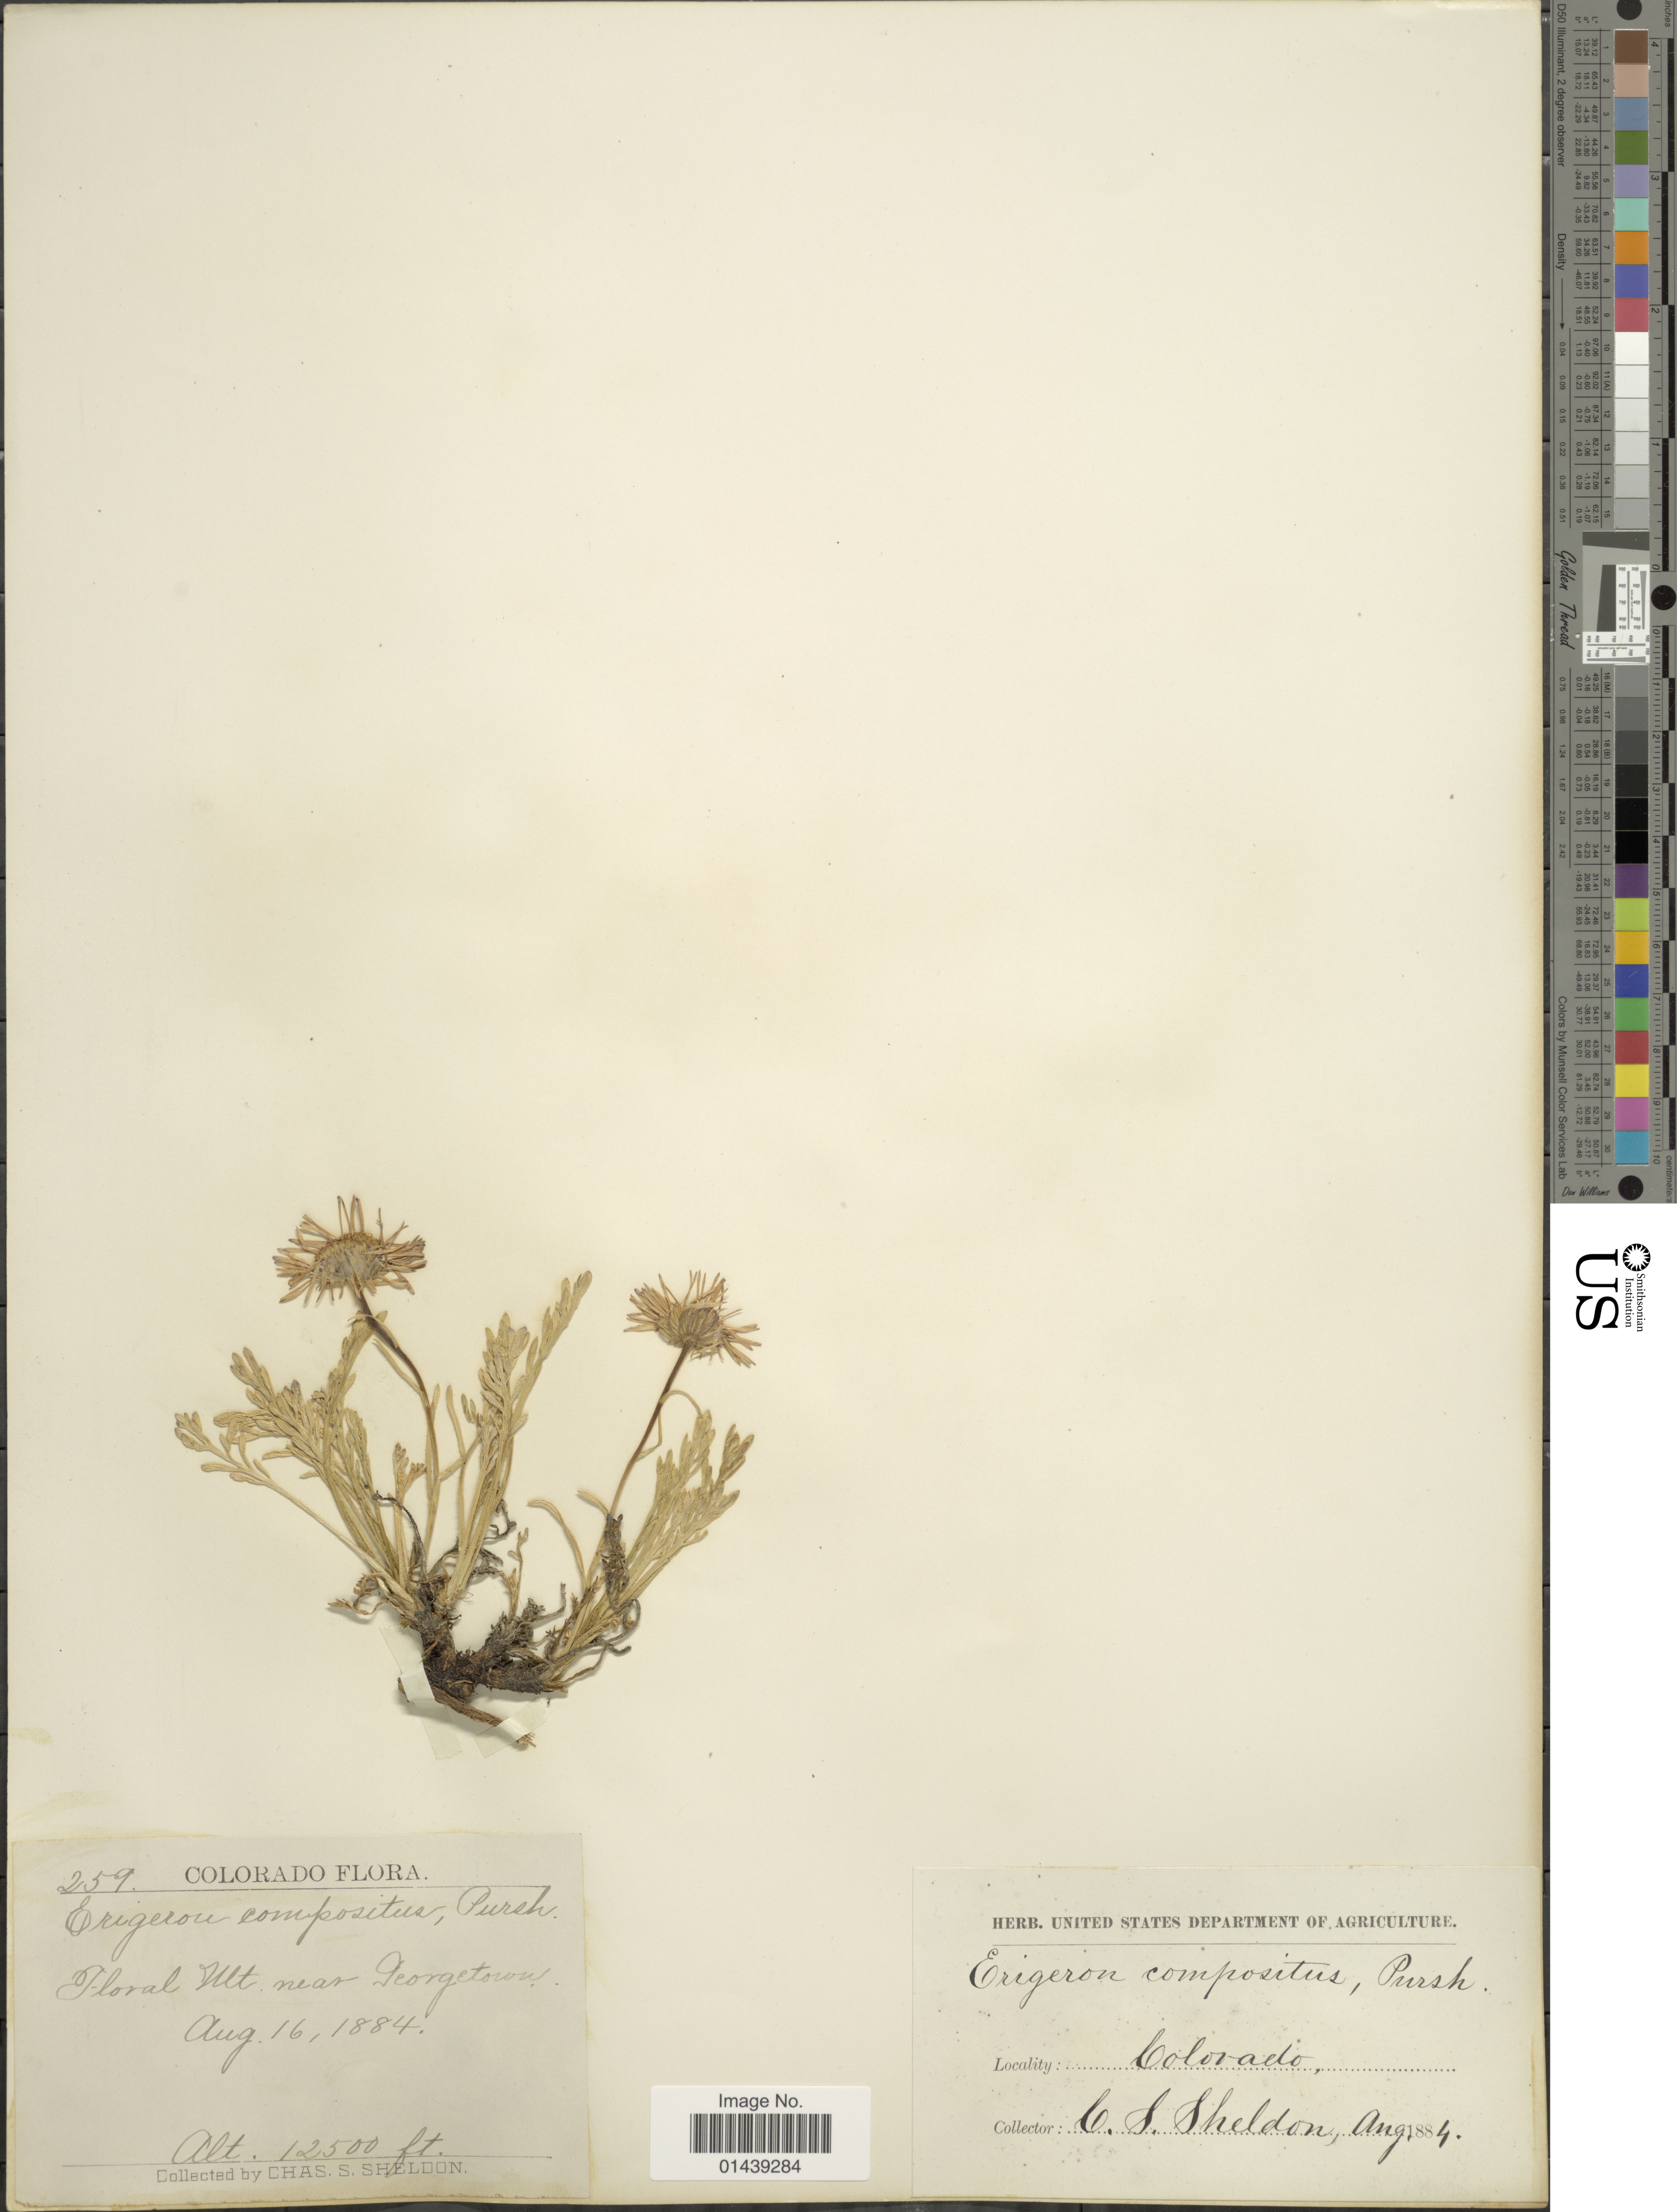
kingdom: Plantae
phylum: Tracheophyta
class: Magnoliopsida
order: Asterales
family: Asteraceae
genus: Erigeron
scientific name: Erigeron pinnatisectus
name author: (A. Gray) A. Nelson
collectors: C. S. Sheldon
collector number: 259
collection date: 1884-08-16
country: United States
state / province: Colorado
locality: Floral Mt. near Georgetown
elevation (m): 3810